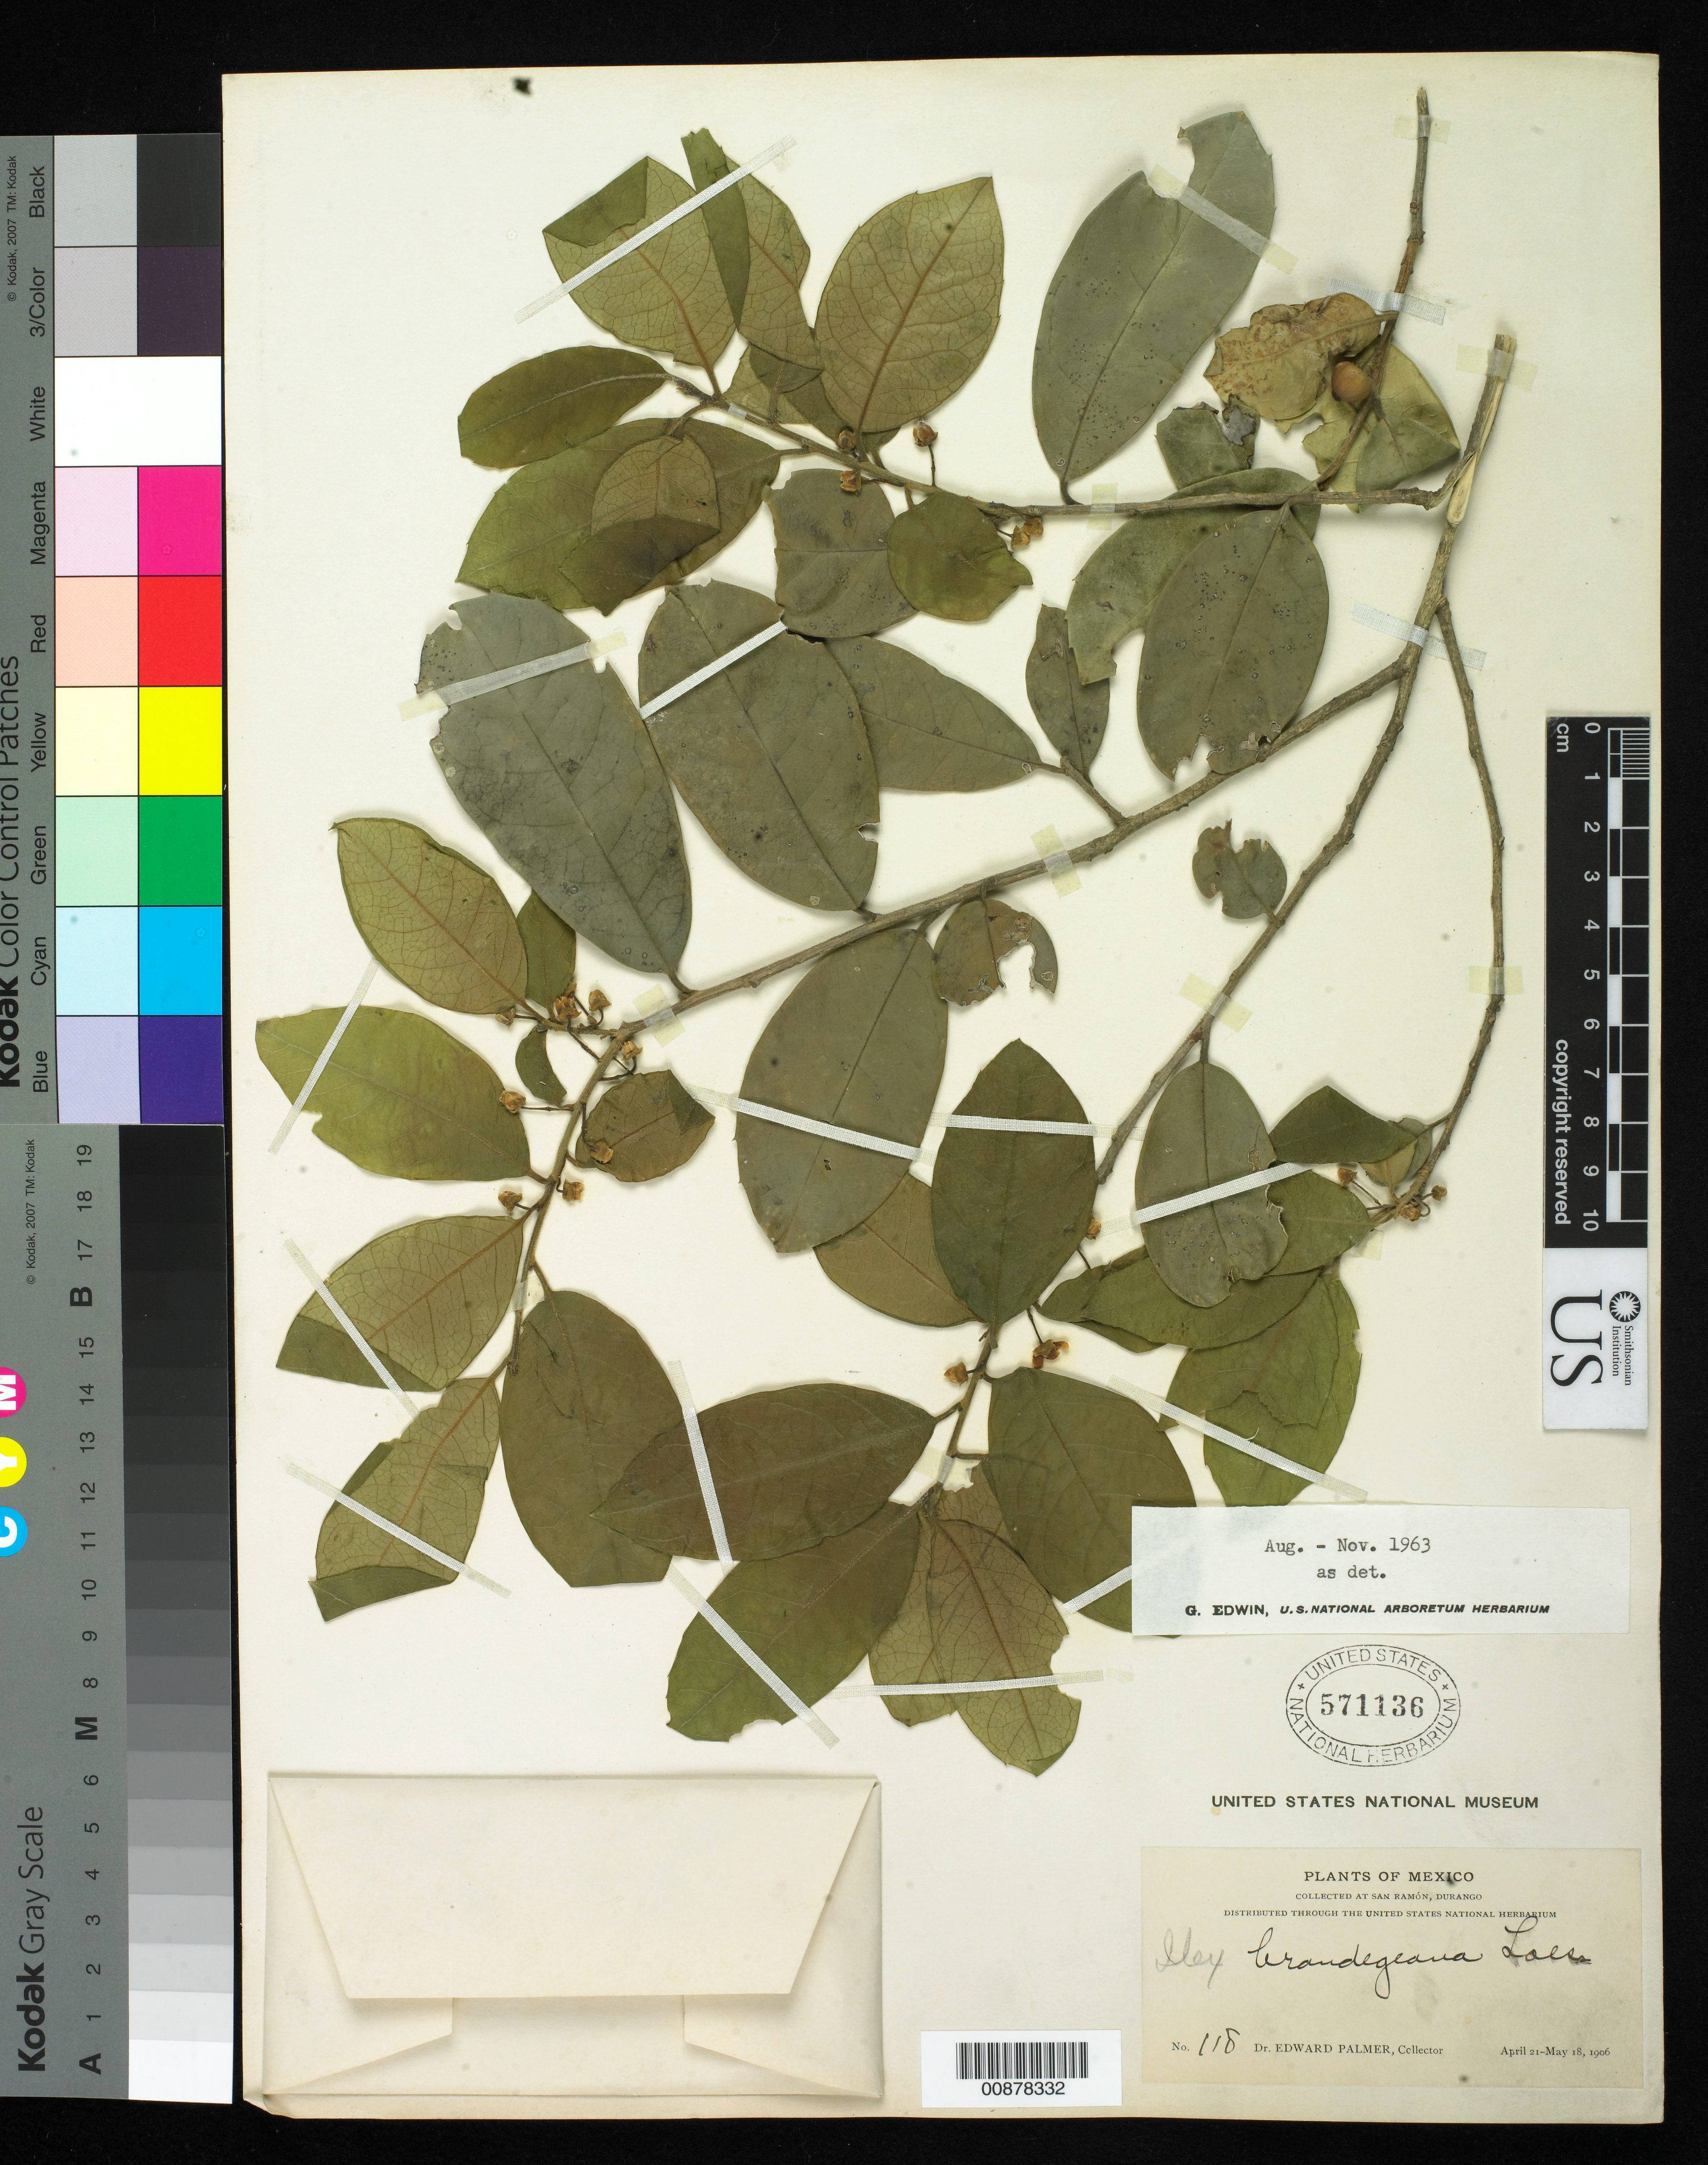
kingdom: Plantae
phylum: Tracheophyta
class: Magnoliopsida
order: Aquifoliales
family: Aquifoliaceae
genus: Ilex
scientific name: Ilex brandegeana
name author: Loes.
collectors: E. Palmer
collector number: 118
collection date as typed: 21 Apr 1906 to 18 May 1906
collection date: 1906-04-21/1906-05-18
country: Mexico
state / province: Durango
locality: San Ramón, Durango.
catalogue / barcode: US 571136